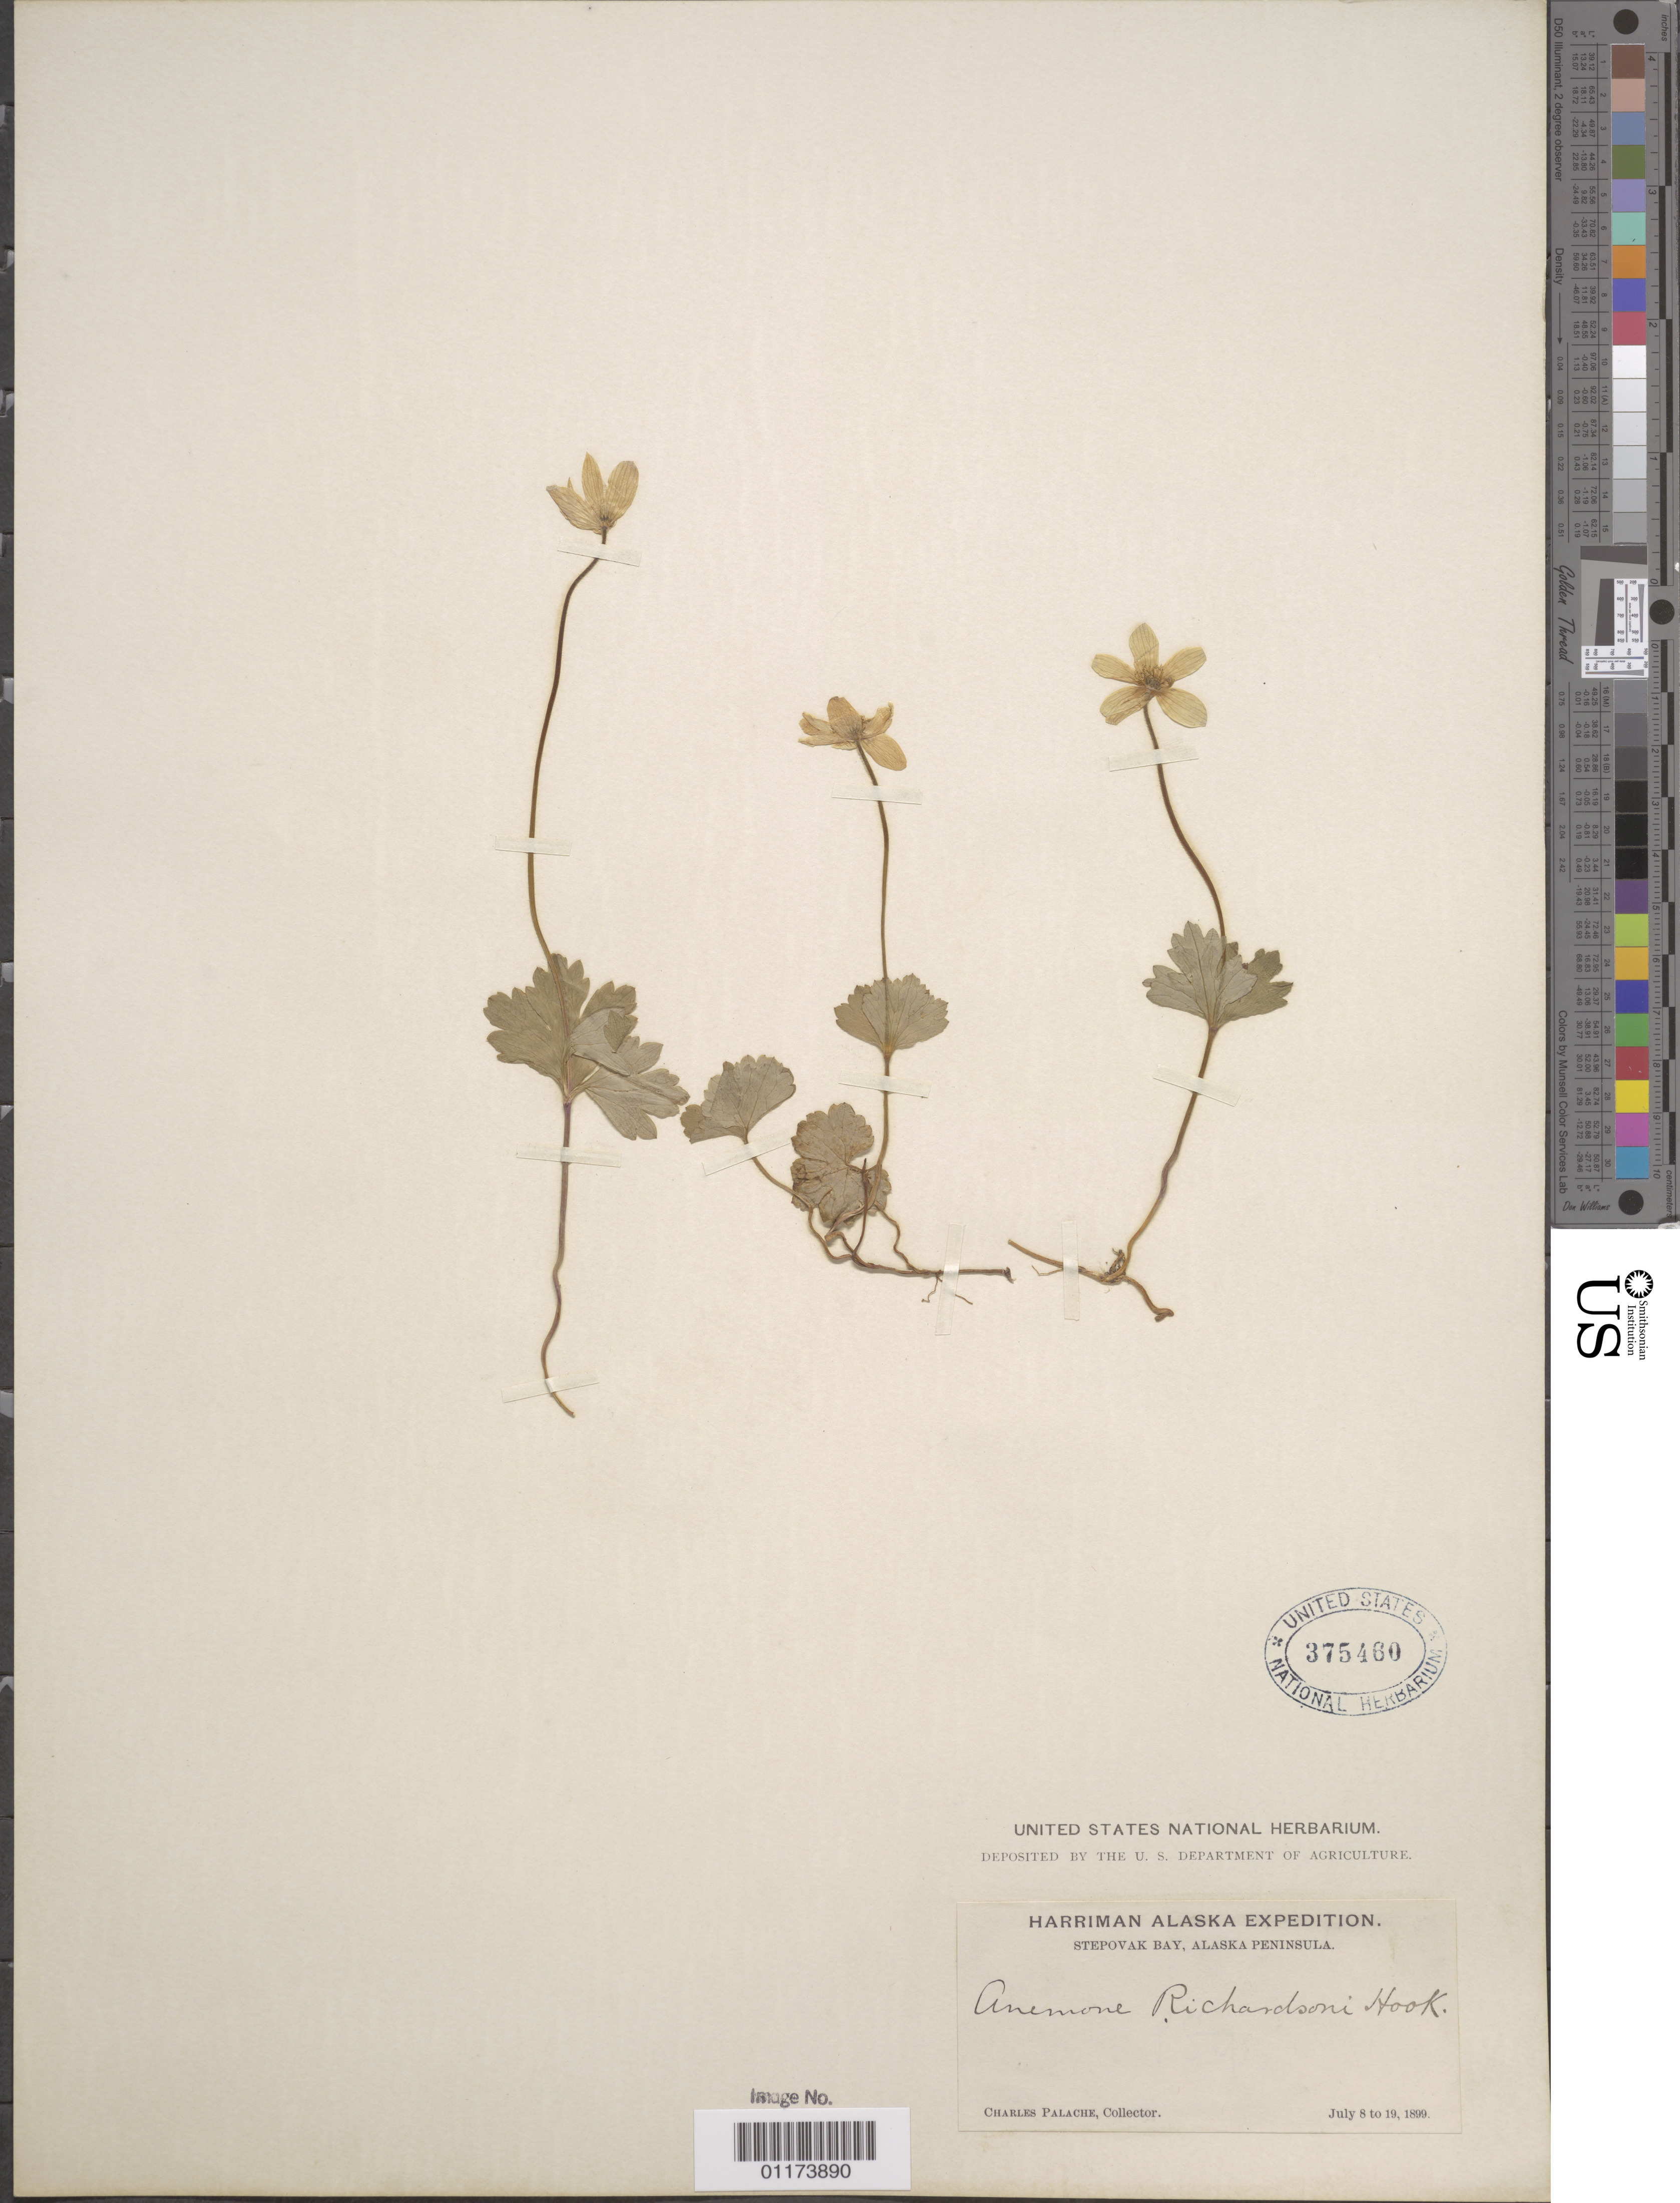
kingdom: Plantae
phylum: Tracheophyta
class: Magnoliopsida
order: Ranunculales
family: Ranunculaceae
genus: Anemone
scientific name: Anemone richardsonii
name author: Hook.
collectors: C. Palache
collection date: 1899-07-08/1899-07-19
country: United States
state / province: Alaska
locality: Stepovak Bay, Alaska Peninsula.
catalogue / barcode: US 375460